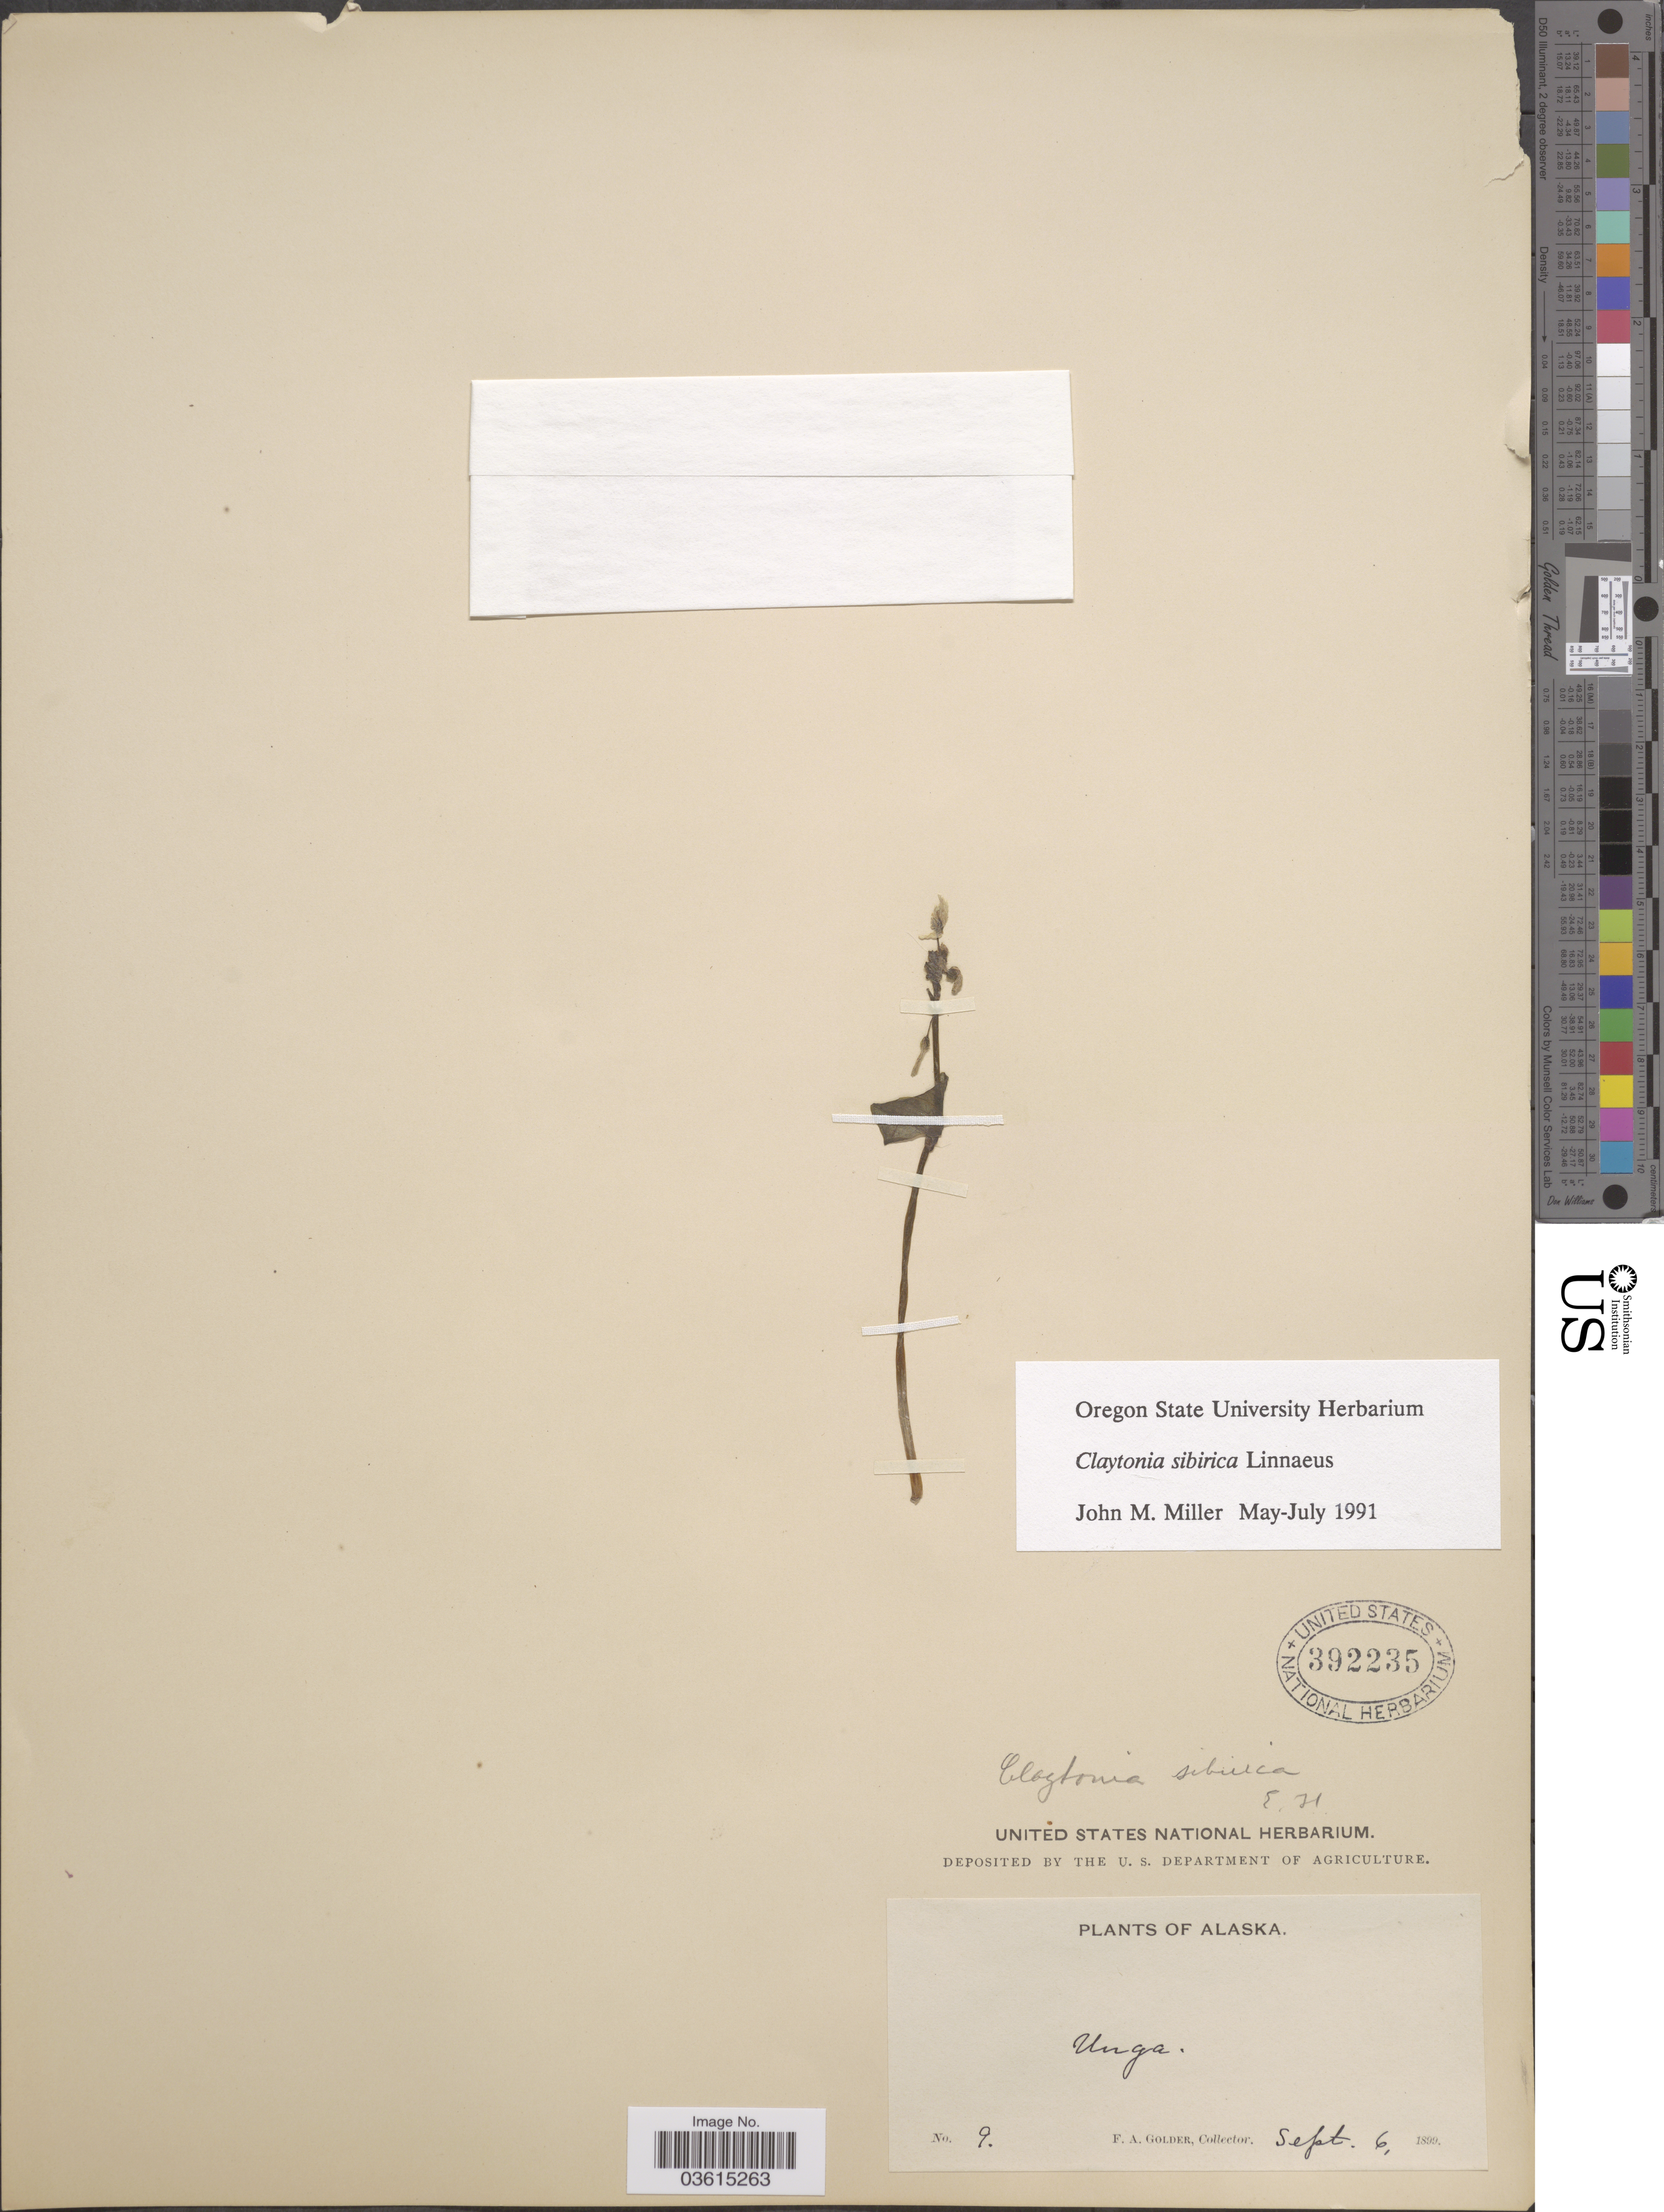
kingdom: Plantae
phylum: Tracheophyta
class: Magnoliopsida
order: Caryophyllales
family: Montiaceae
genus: Claytonia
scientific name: Claytonia sibirica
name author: L.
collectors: F. Golder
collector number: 9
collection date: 1899-09-06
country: United States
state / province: Alaska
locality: Unga.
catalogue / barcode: US 392235